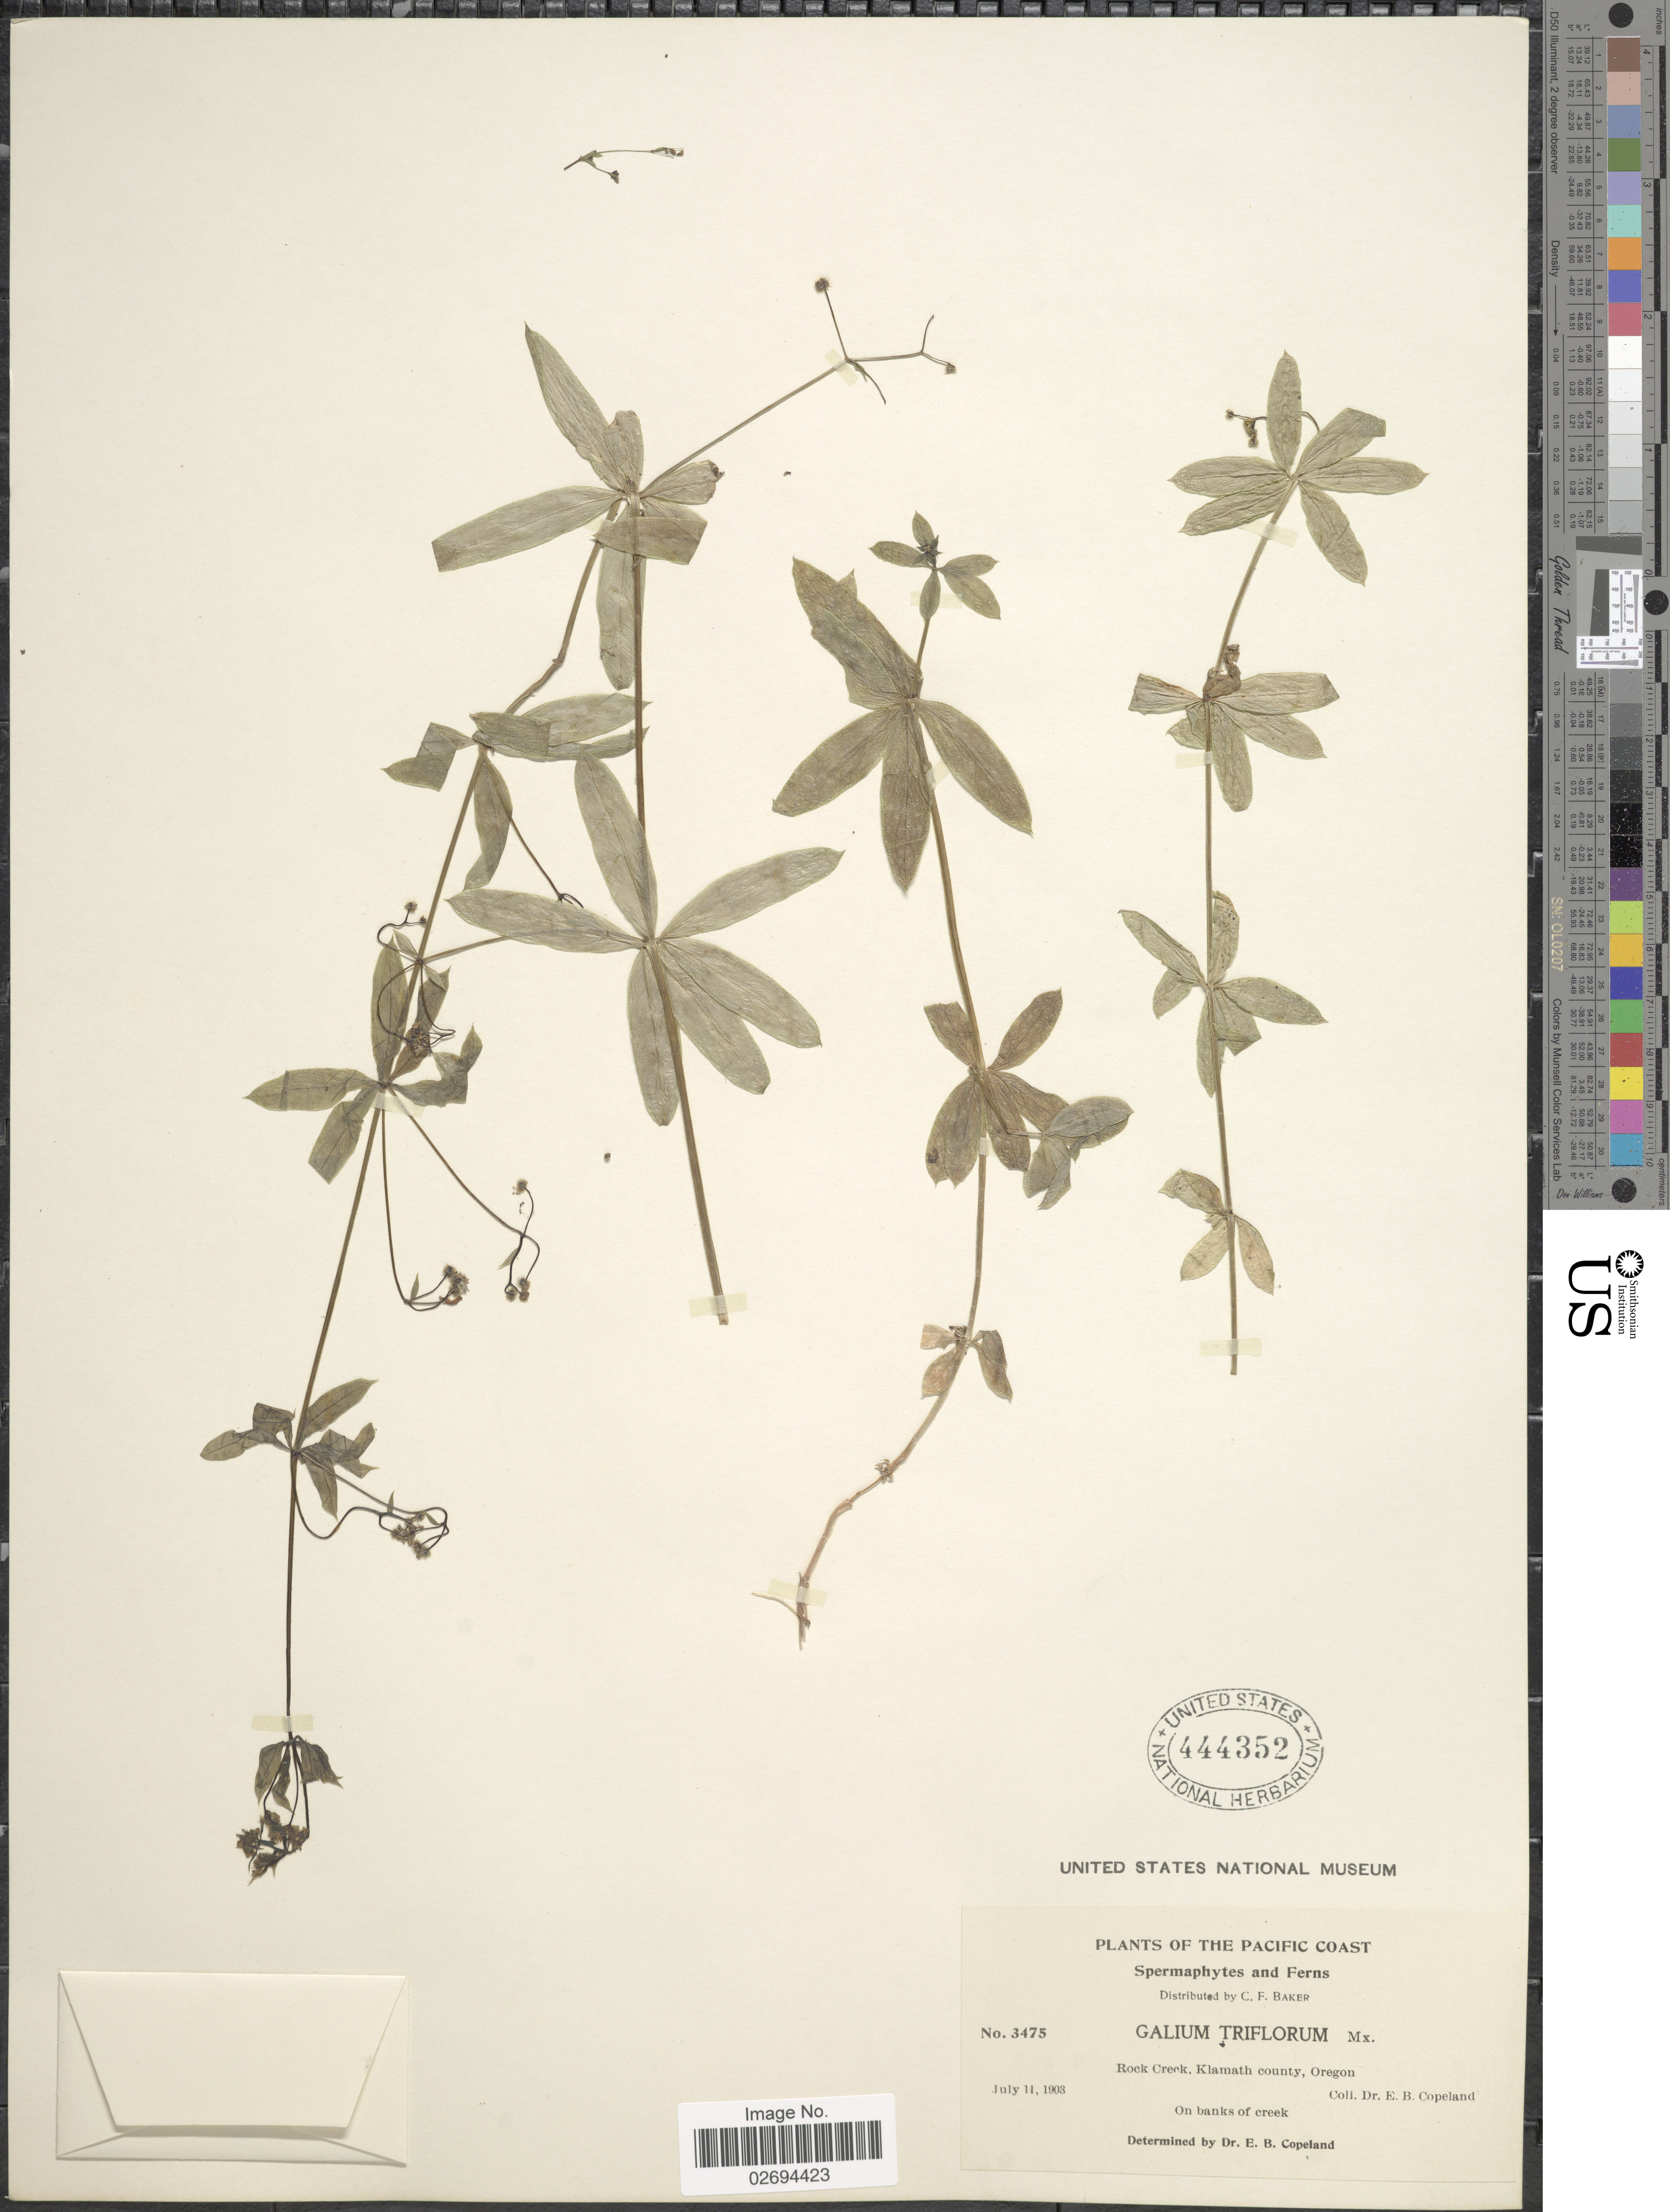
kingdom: Plantae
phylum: Tracheophyta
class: Magnoliopsida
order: Gentianales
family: Rubiaceae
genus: Galium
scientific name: Galium triflorum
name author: Michx.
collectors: E. B. Copeland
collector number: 3475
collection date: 1903-07-11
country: United States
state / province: Oregon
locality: Pacific Coast. Rock Creek, Klamath county. On banks of creek.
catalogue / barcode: US 444352